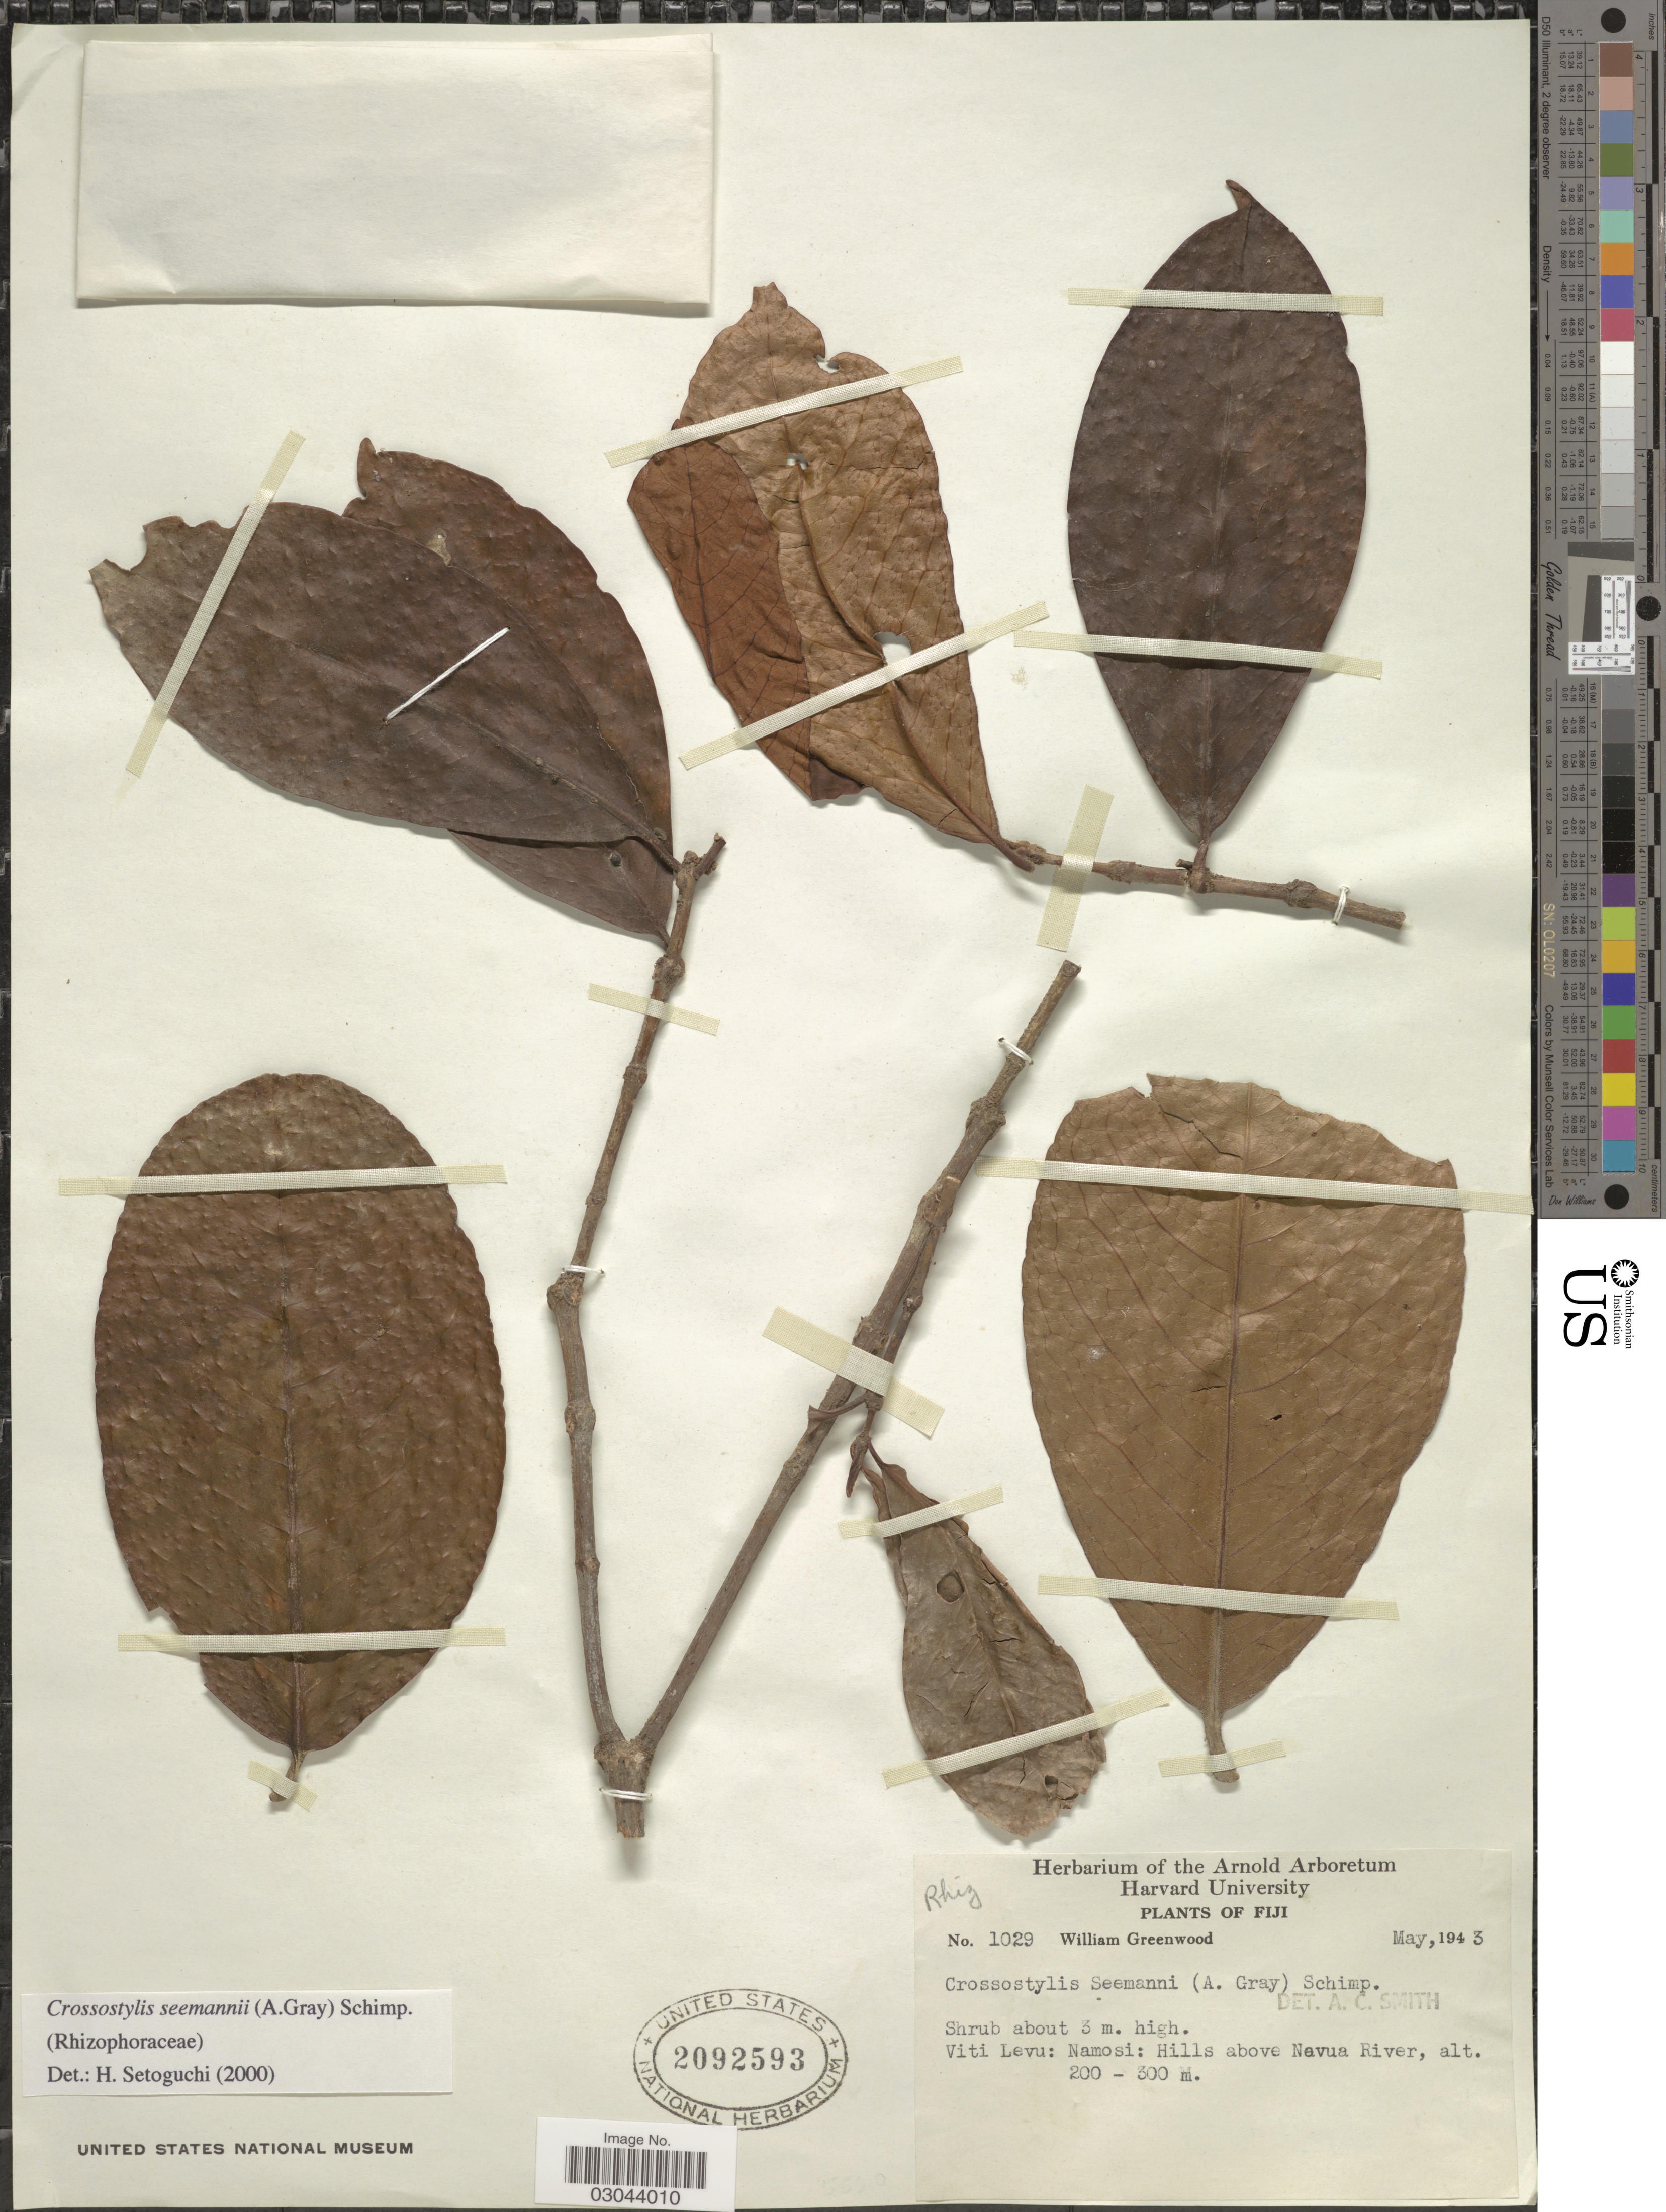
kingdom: Plantae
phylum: Tracheophyta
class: Magnoliopsida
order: Malpighiales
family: Rhizophoraceae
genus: Crossostylis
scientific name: Crossostylis seemannii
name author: (A. Gray) A. Schimp.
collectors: W. Greenwood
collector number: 1029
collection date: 1943-05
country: Fiji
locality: Viti Levu: Namosi: Hills above Navua River.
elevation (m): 200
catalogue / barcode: US 2092593